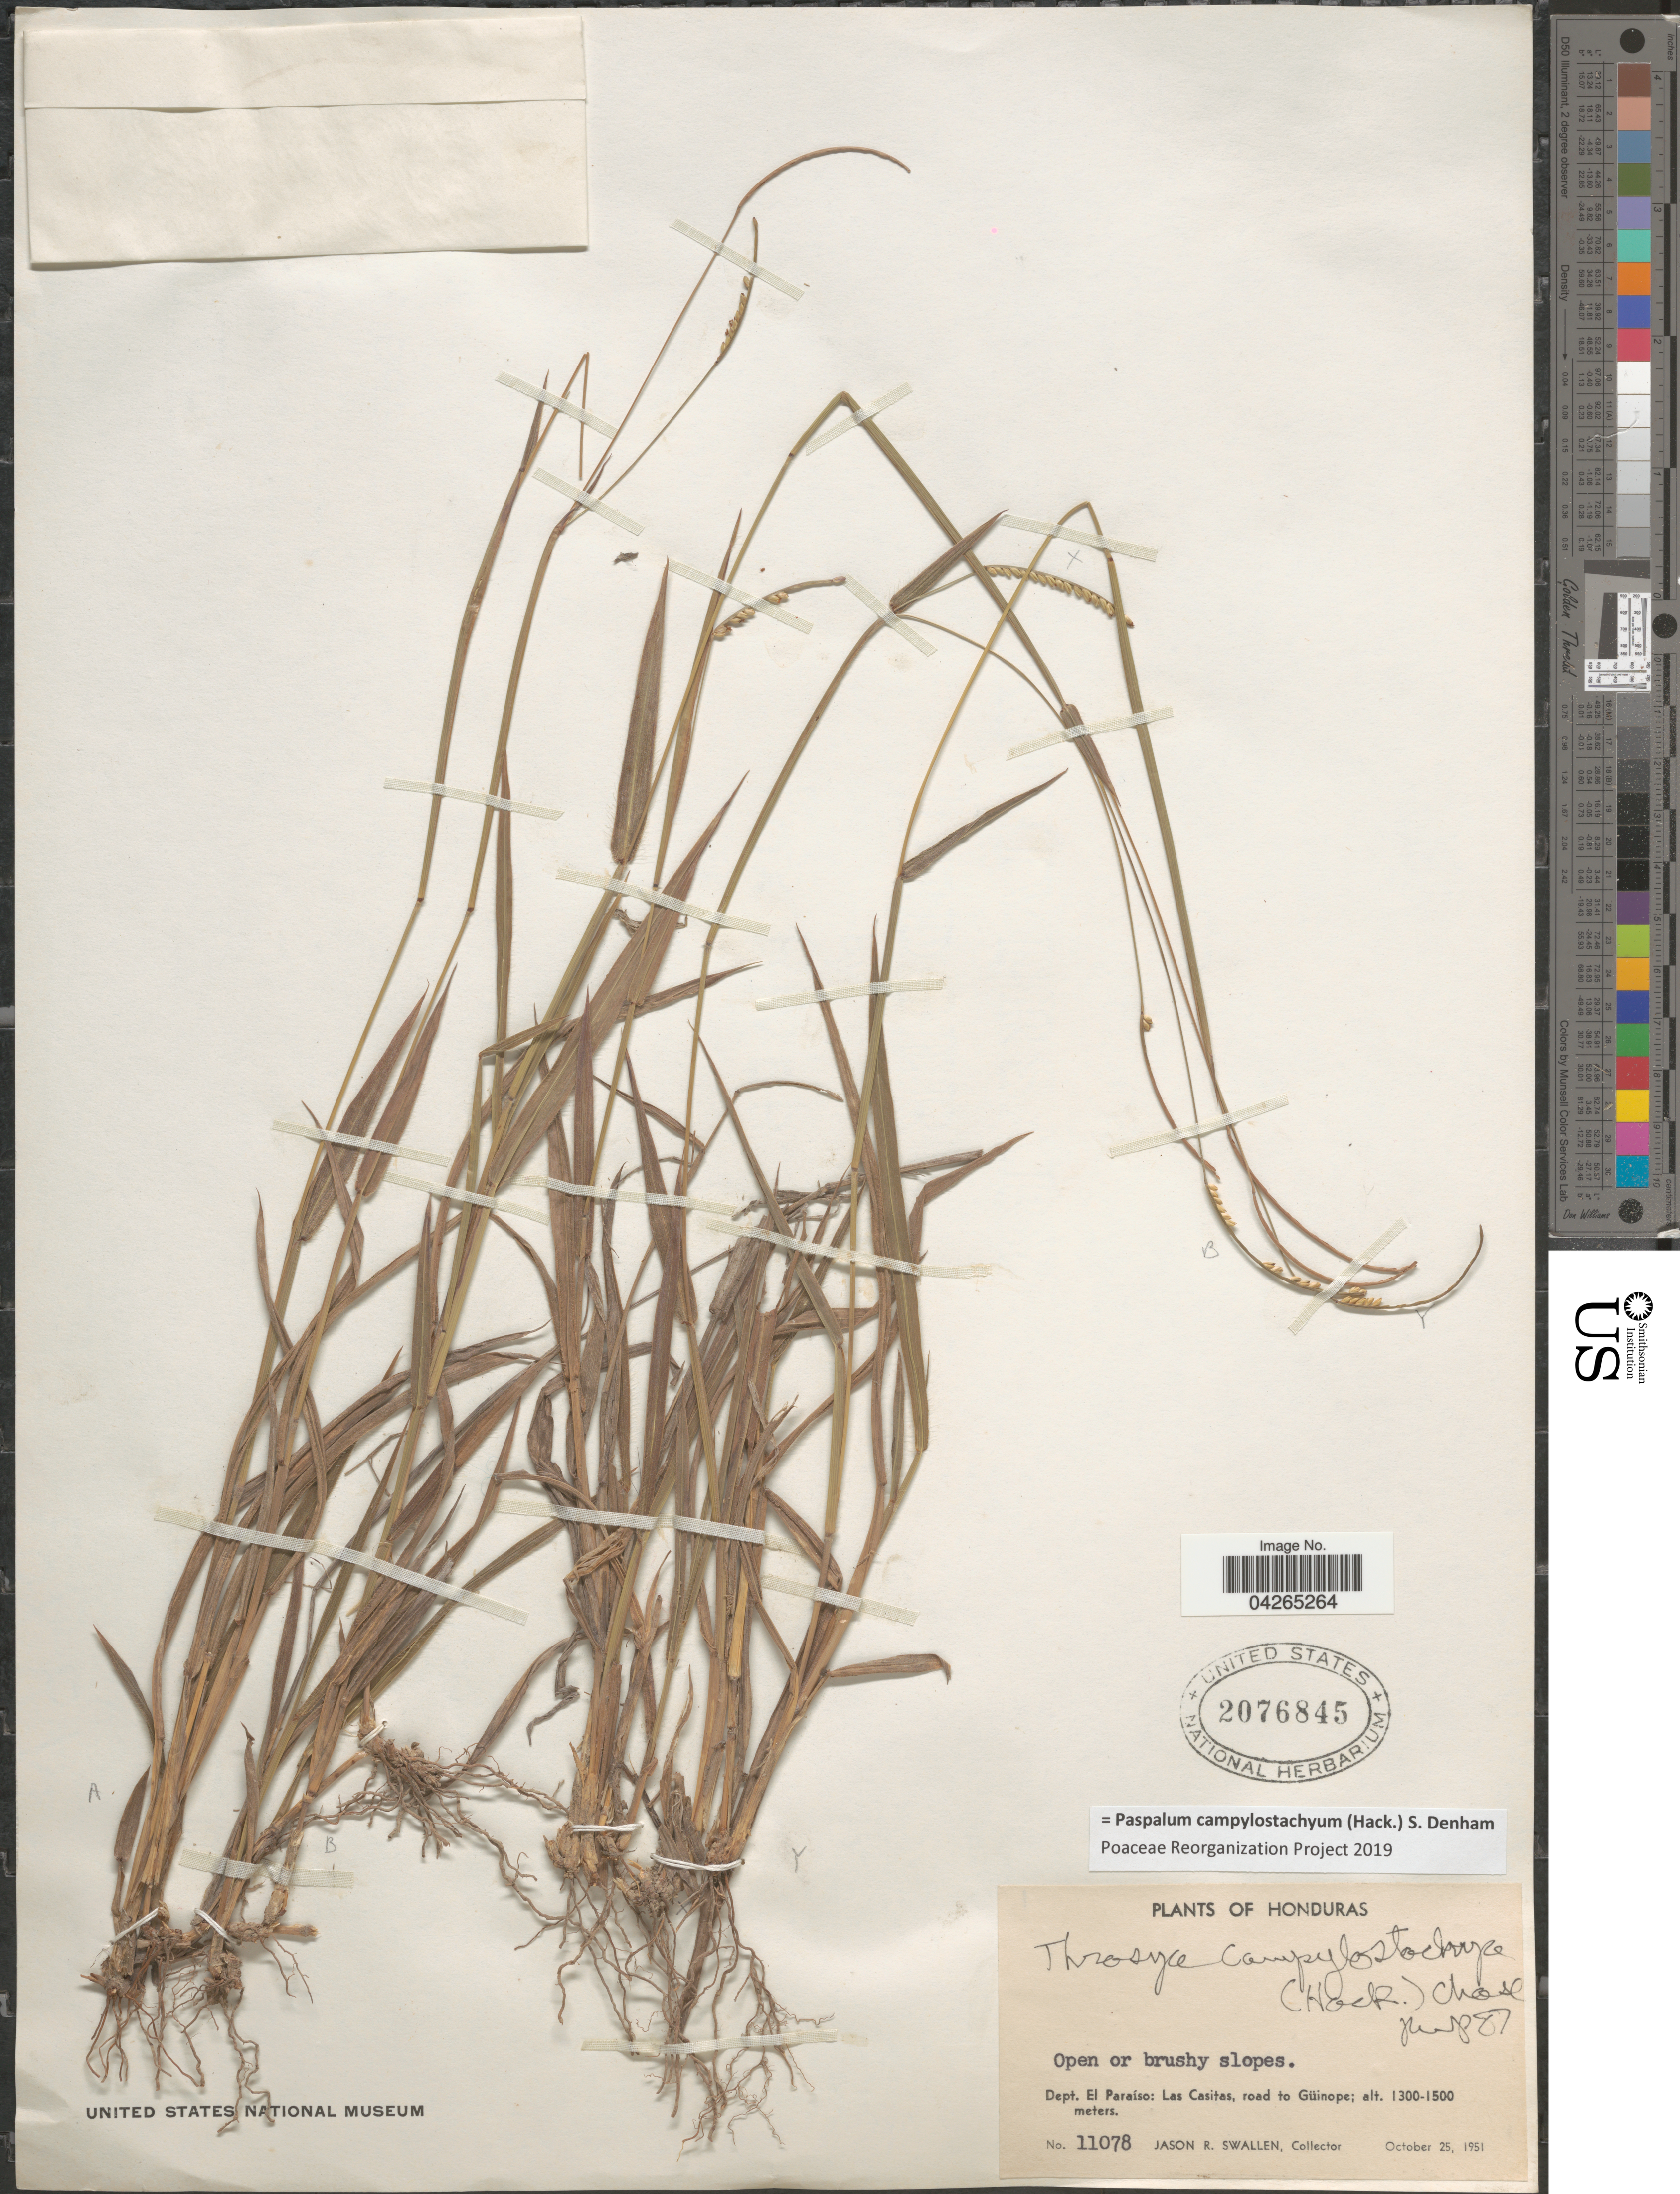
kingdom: Plantae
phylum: Tracheophyta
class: Liliopsida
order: Poales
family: Poaceae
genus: Paspalum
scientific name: Paspalum campylostachyum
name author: (Hack.) S. Denham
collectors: J. R. Swallen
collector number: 11078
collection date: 1951-10-25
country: Honduras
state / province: El Paraiso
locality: Dept. El Paraíso: Las Casitas, road to Güinope.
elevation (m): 1300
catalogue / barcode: US 2076845